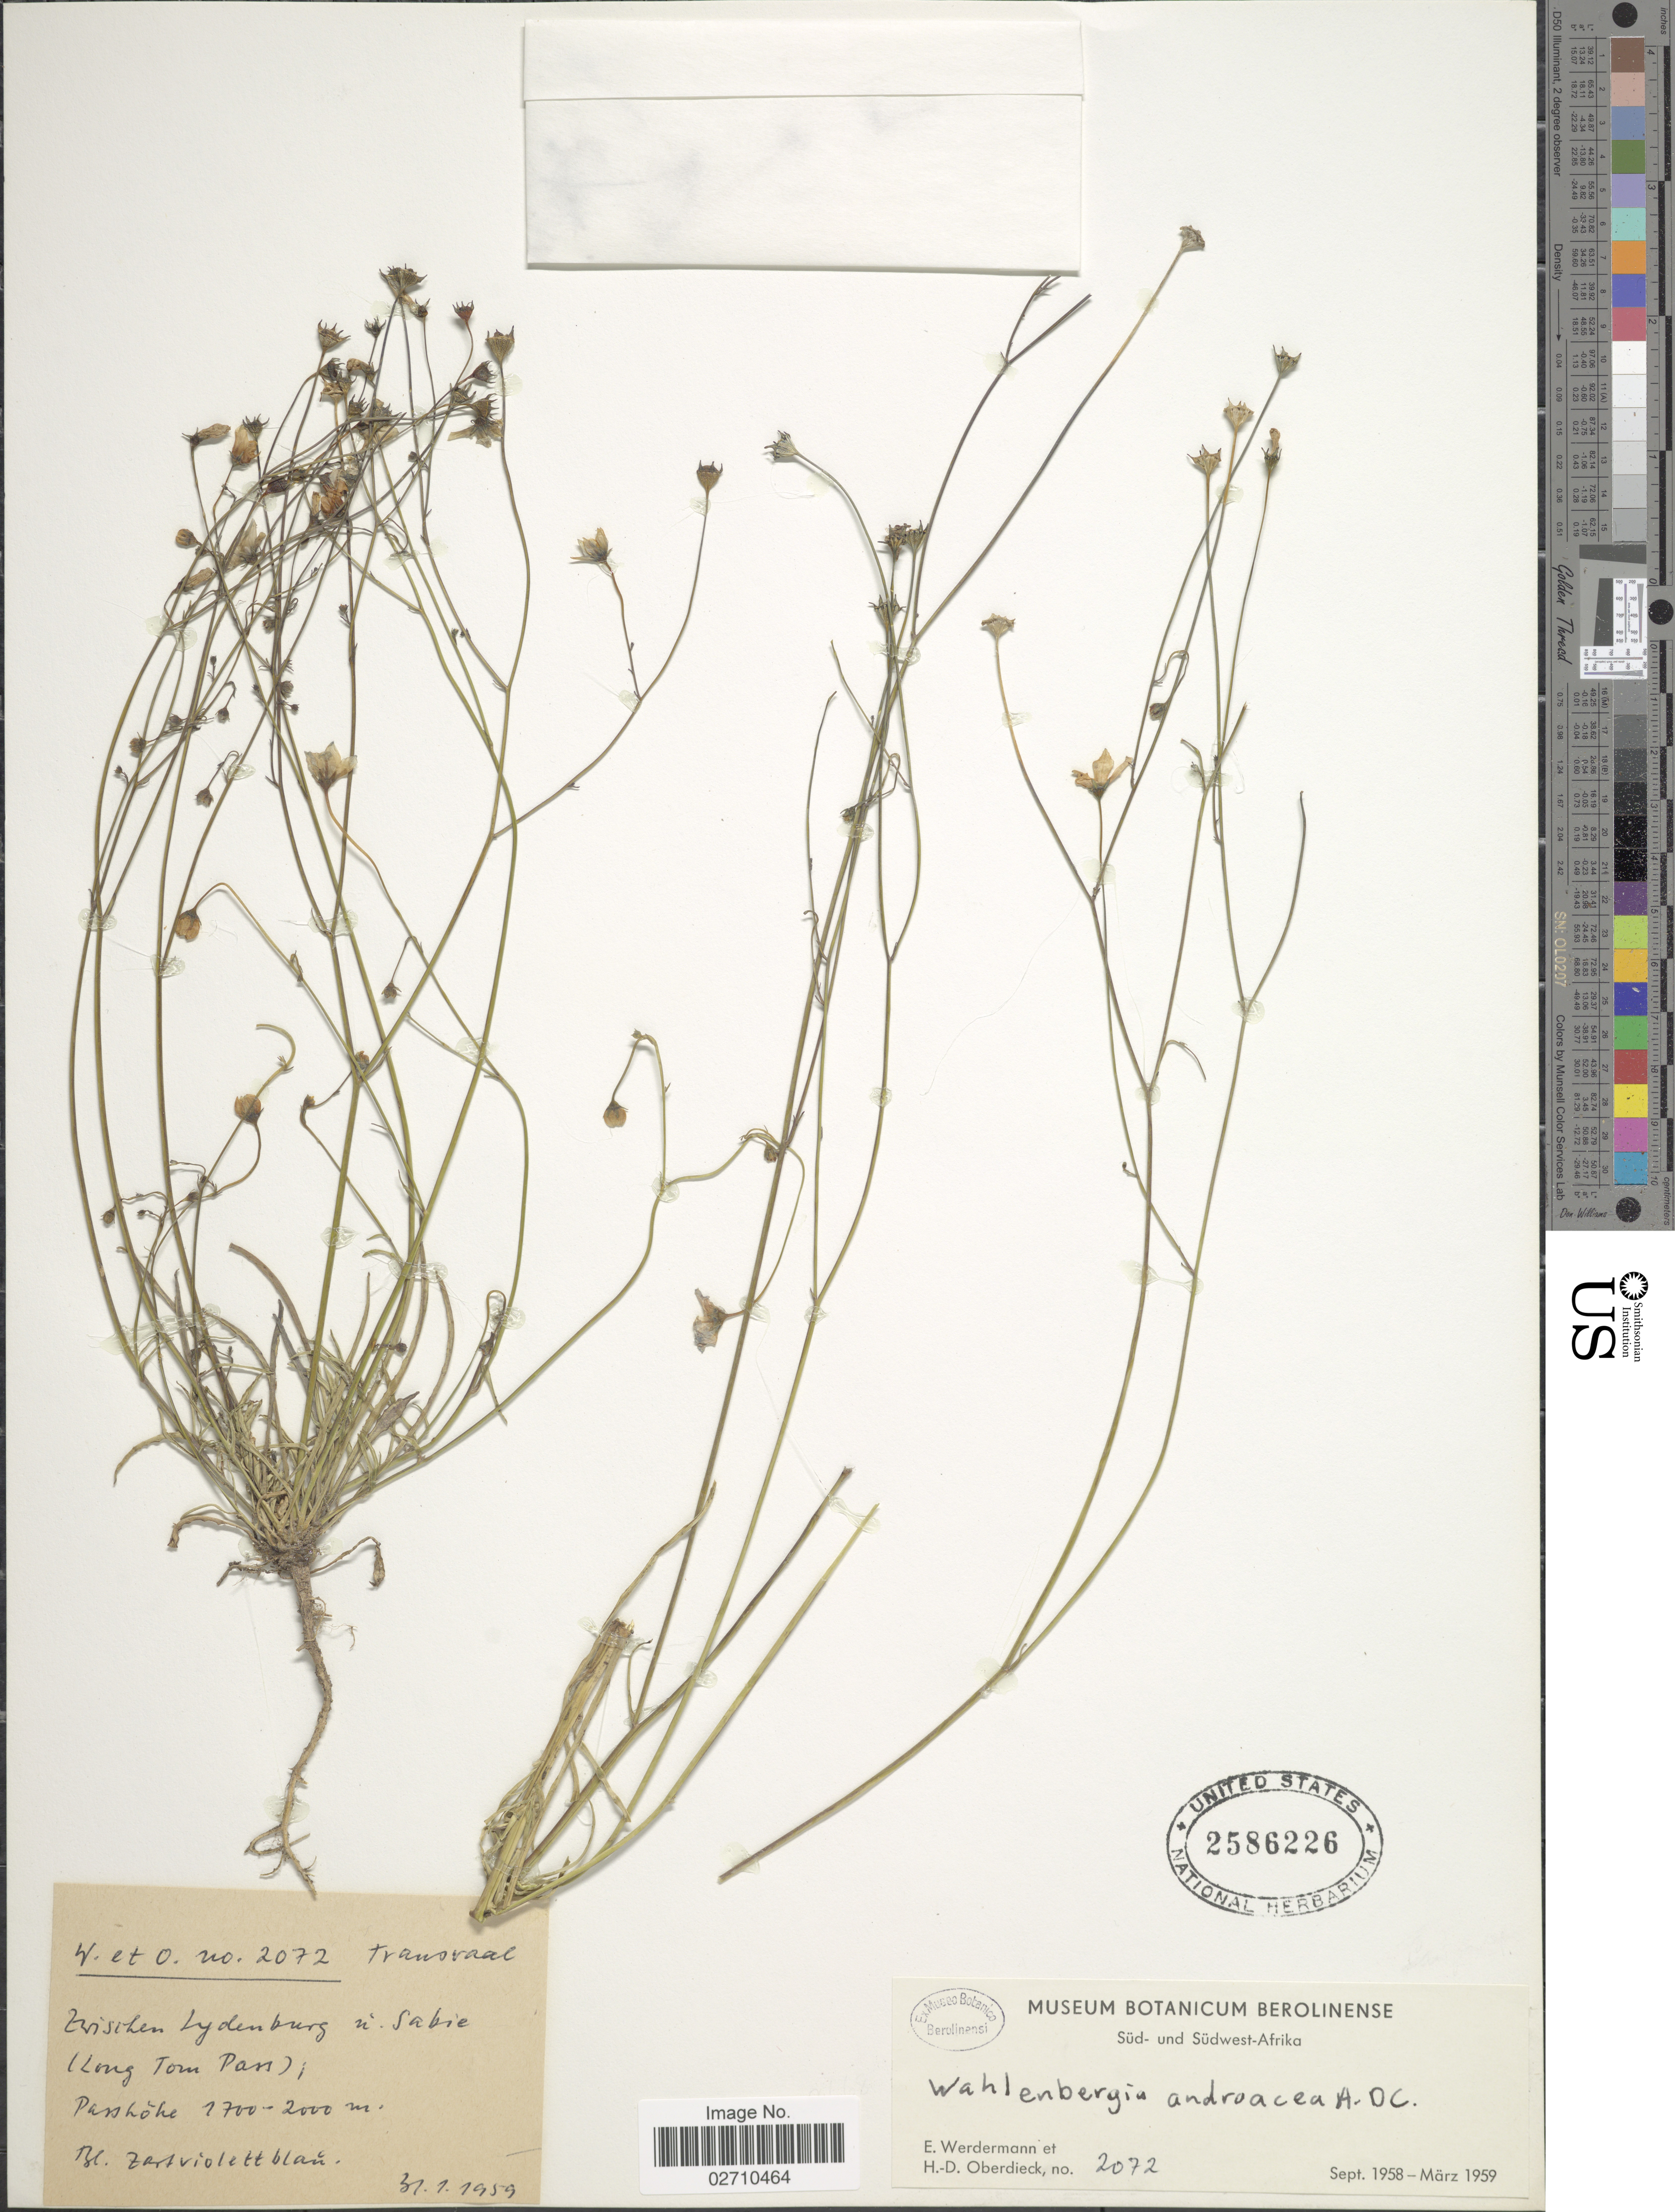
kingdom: Plantae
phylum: Tracheophyta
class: Magnoliopsida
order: Asterales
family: Campanulaceae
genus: Wahlenbergia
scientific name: Wahlenbergia androsacea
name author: A. DC.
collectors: E. Werdermann & H. Oberdieck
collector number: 2072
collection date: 1959-01-31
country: South Africa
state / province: Mpumalanga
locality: Süd- und Südwest-Afrika. Transvaal. Zwischen Lydenburg u. Sabie (Long Tom Pass), Passhöhe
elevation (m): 1700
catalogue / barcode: US 2586226